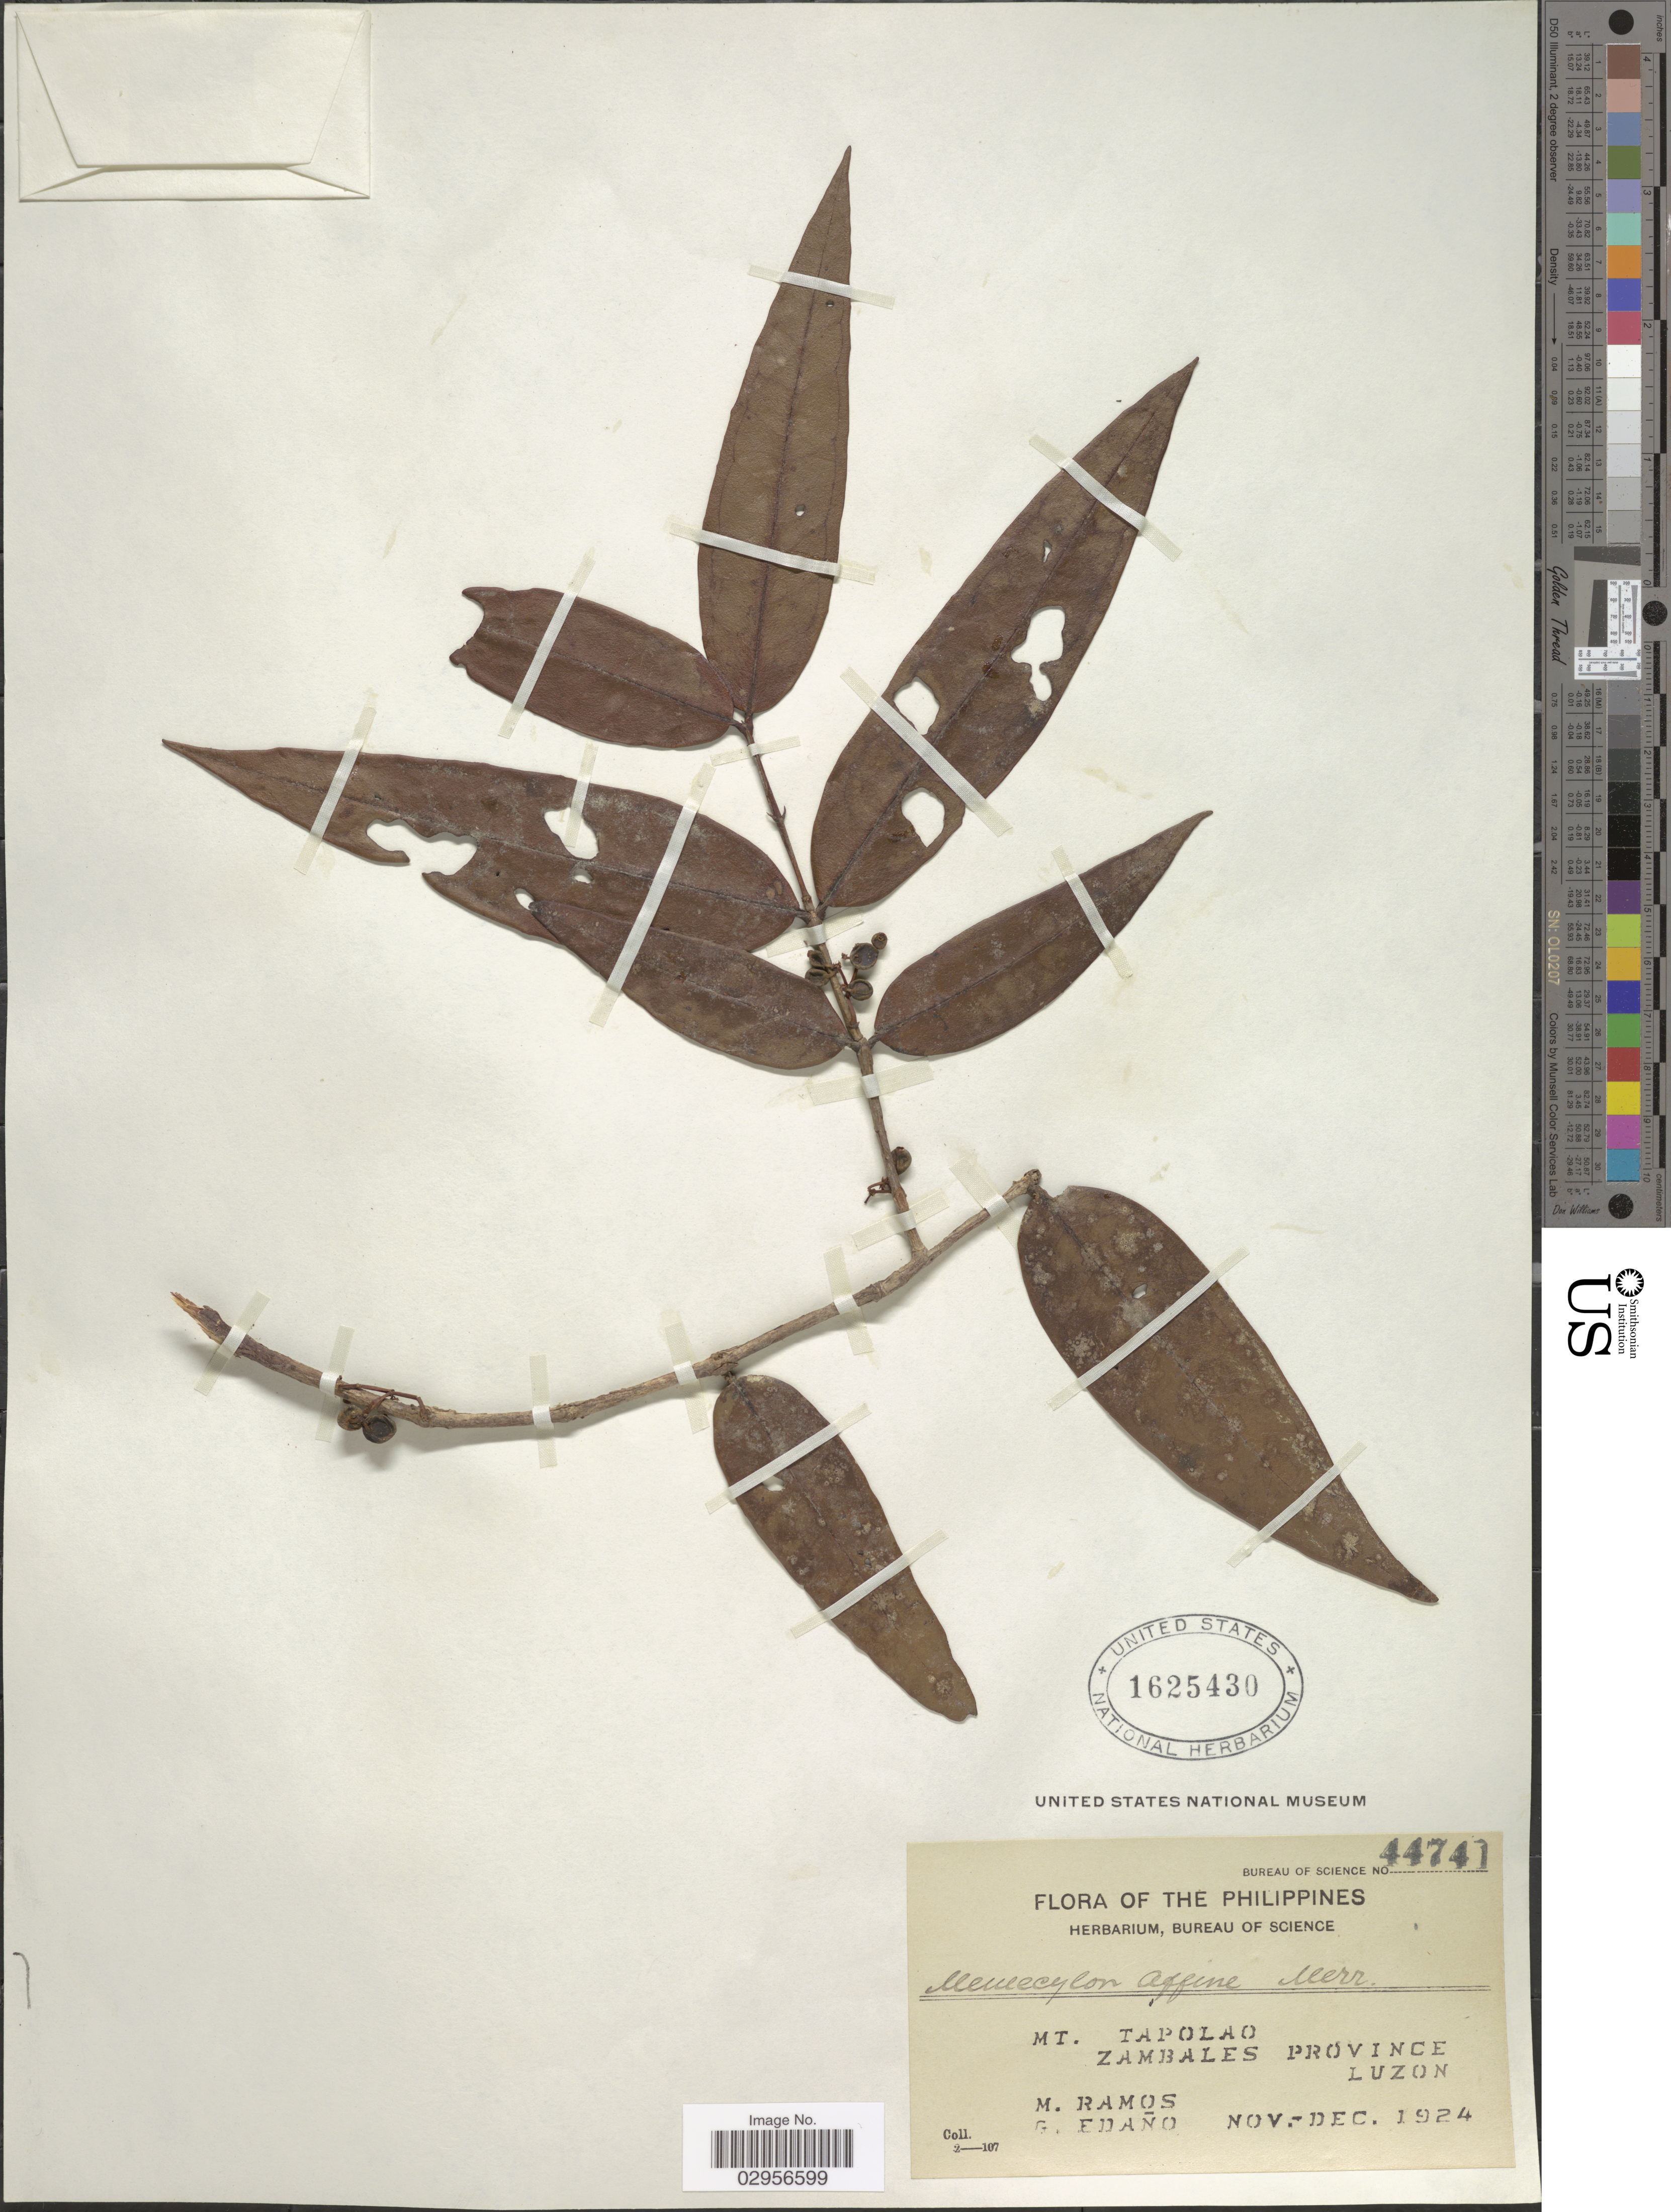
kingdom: Plantae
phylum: Tracheophyta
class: Magnoliopsida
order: Myrtales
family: Melastomataceae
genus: Memecylon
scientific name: Memecylon affine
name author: Merr.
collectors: M. Ramos & G. Edaño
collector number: Bureau of Science 44741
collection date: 1924-11/1924-12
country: Philippines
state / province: Central Luzon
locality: Mt. Tapolao, Zambales Province, Luzon.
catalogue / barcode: US 1625430